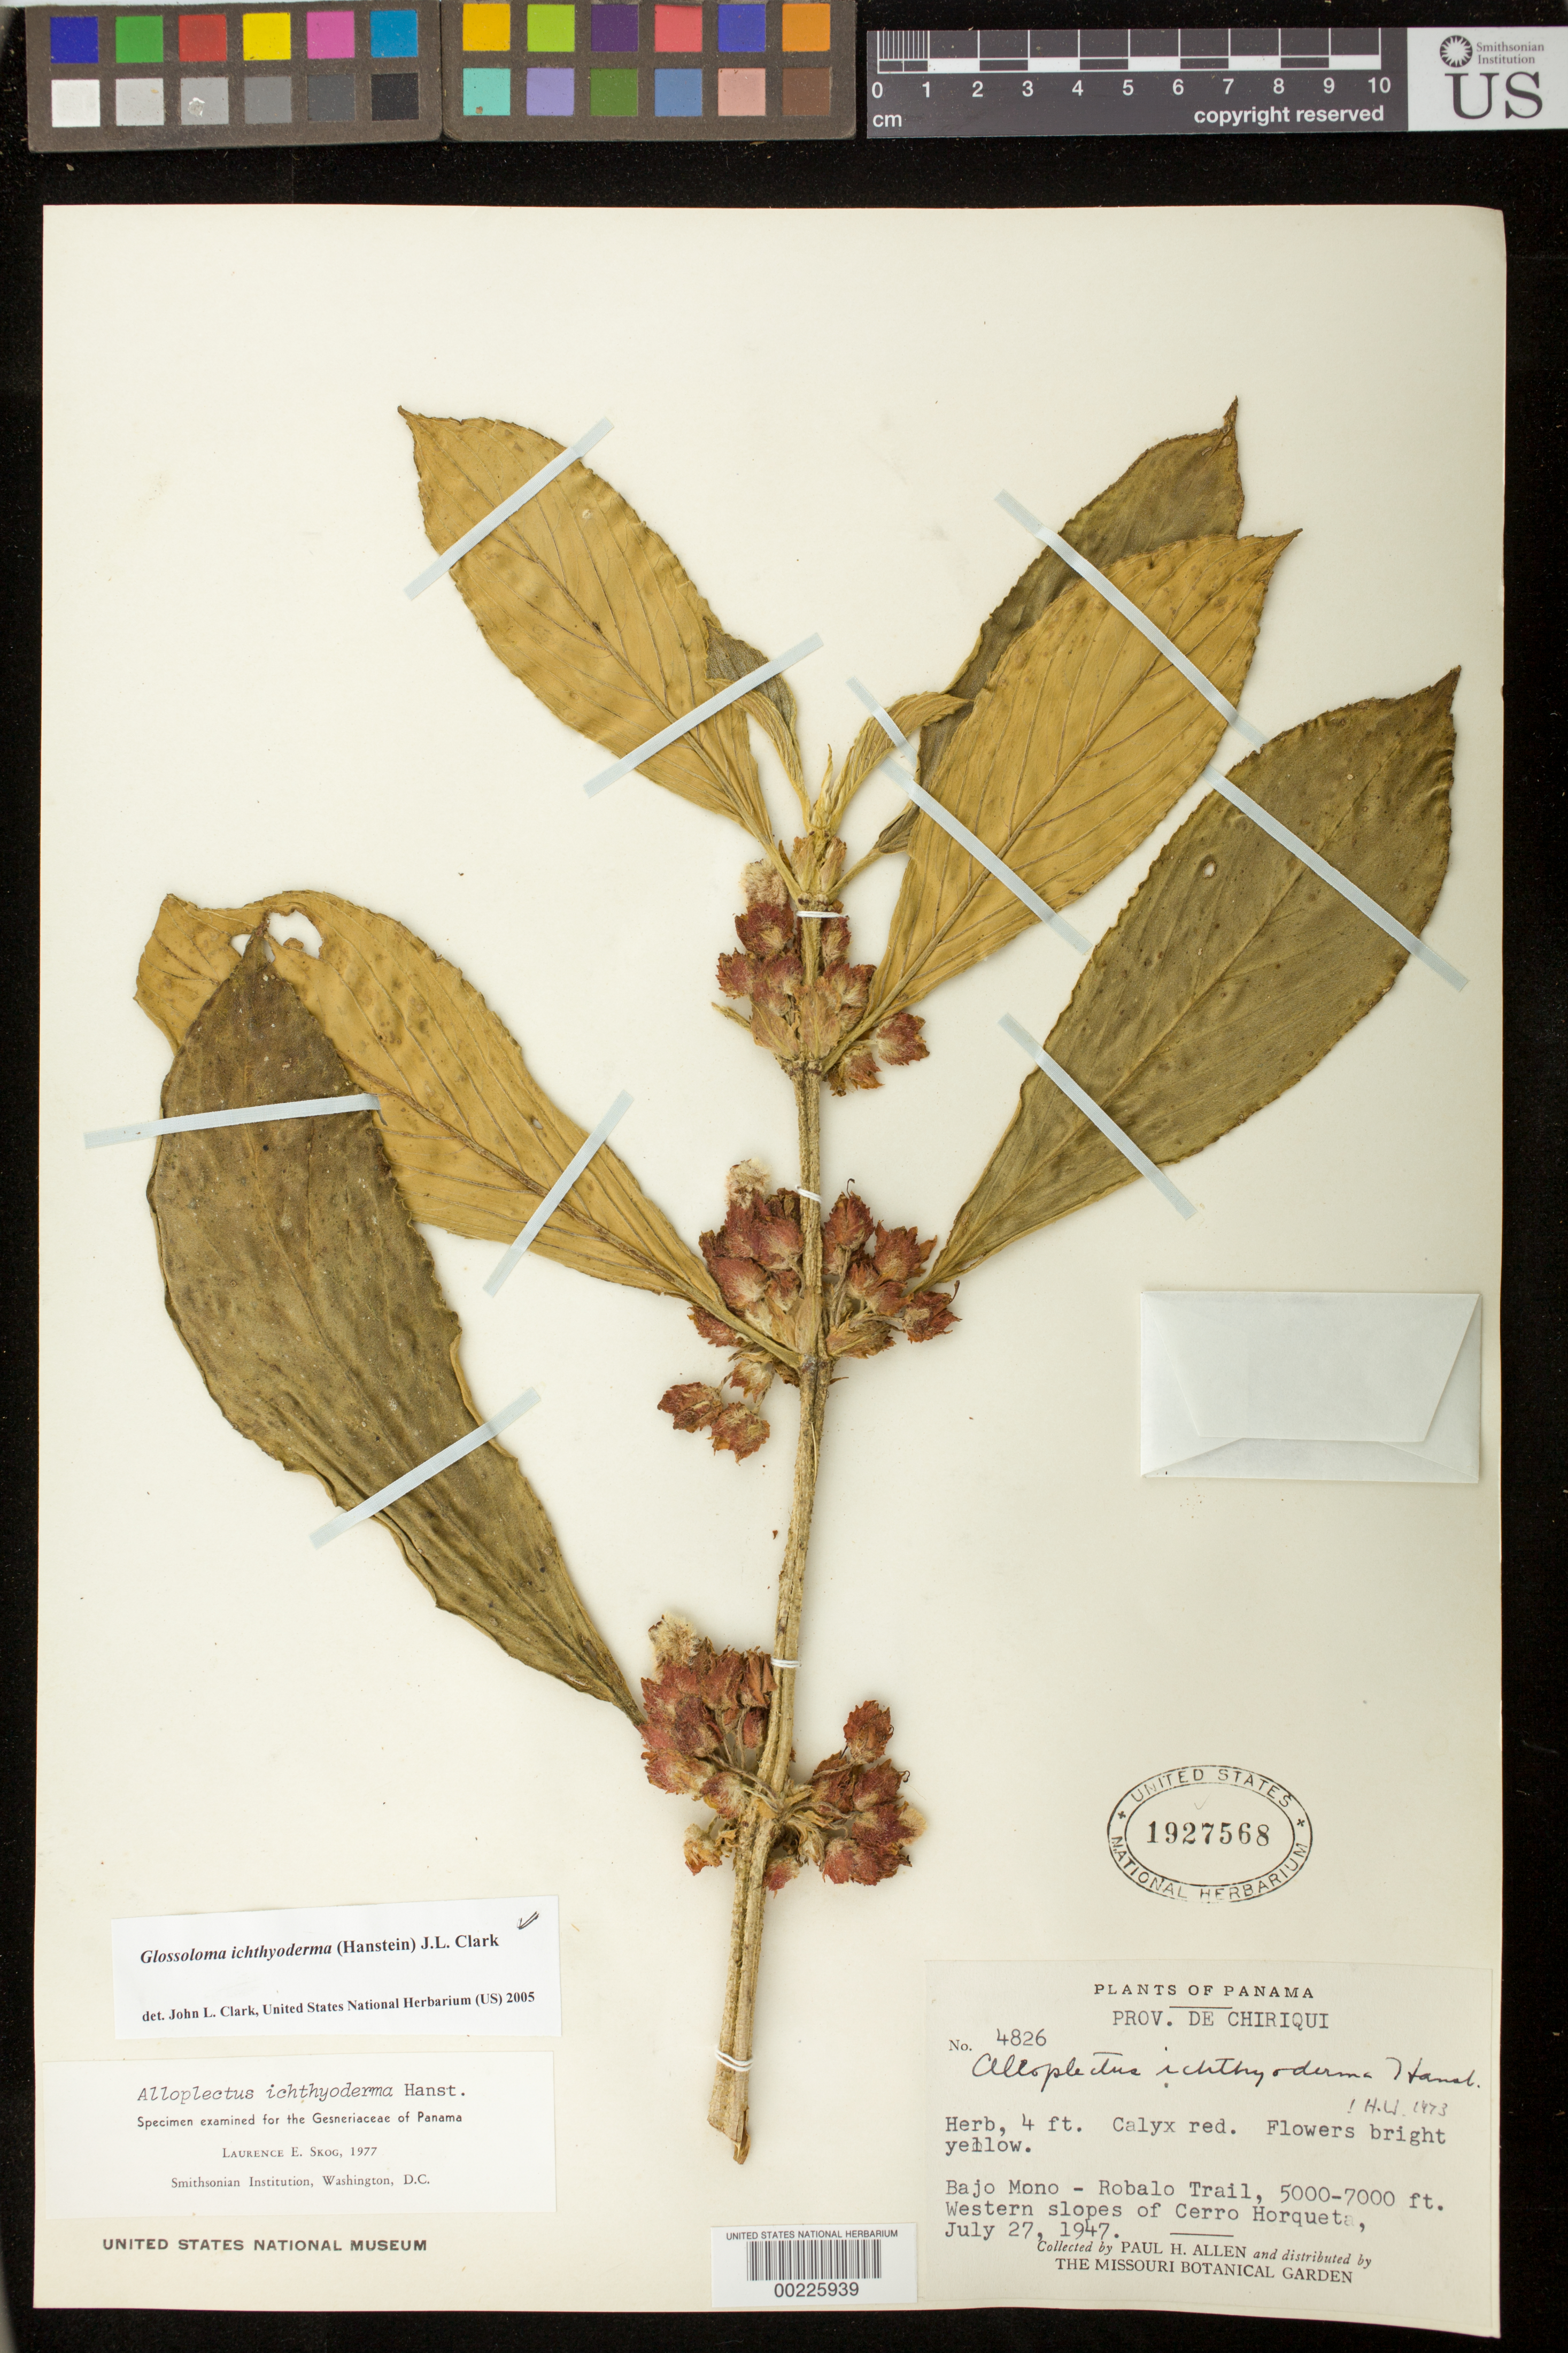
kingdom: Plantae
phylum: Tracheophyta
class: Magnoliopsida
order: Lamiales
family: Gesneriaceae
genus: Glossoloma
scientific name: Glossoloma ichthyoderma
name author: (Hanst.) J.L. Clark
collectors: P. H. Allen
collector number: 4826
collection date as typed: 27 Jul 1947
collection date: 1947-07-27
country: Panama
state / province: Chiriquí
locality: Bajo Mono - Robalo trail, western slopes of Cerro Horqueta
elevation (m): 1524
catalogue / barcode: US 1927568